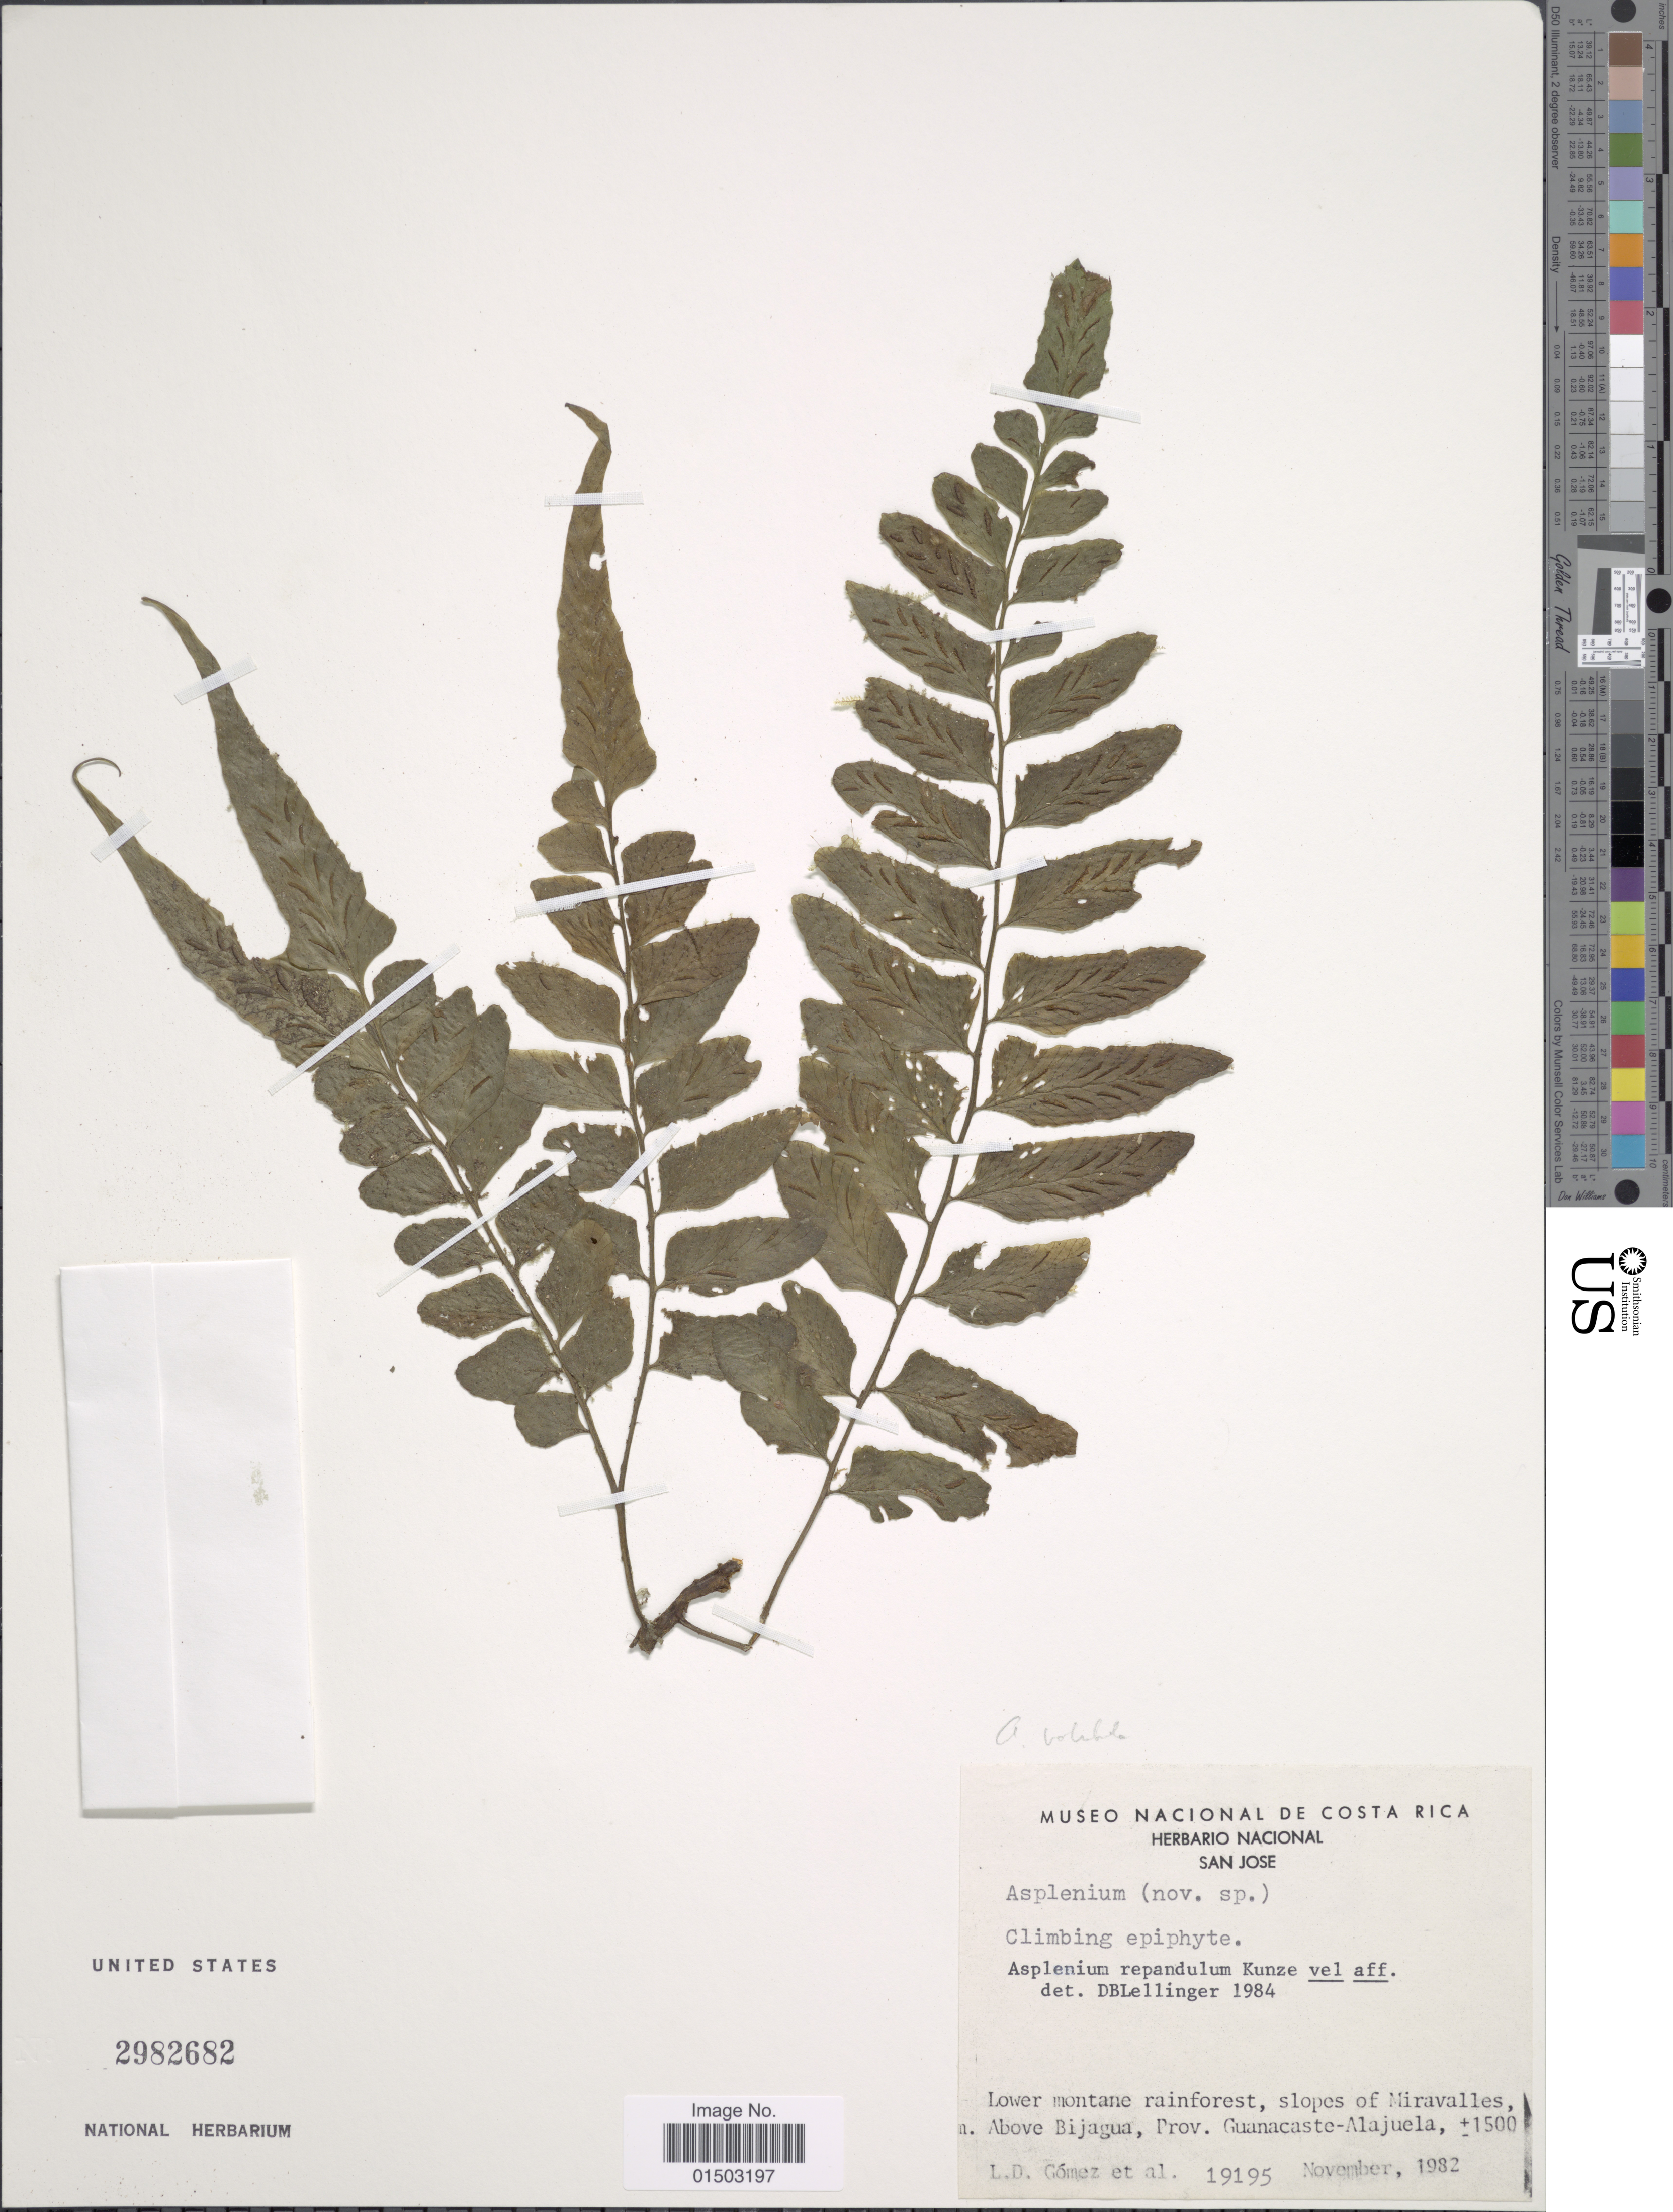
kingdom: Plantae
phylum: Tracheophyta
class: Polypodiopsida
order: Polypodiales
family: Aspleniaceae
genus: Hymenasplenium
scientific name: Hymenasplenium volubile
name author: (N. Murak. & R.C. Moran) L. Regalado & Prada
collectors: L. Gomez & et al.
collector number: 19195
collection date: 1982-11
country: Costa Rica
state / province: Guanacaste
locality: Lower montane rainforest, slopes of Miravalles, Above Bijagu, Prov. Guanacaste-Alajuela.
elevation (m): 1500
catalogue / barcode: US 2982682